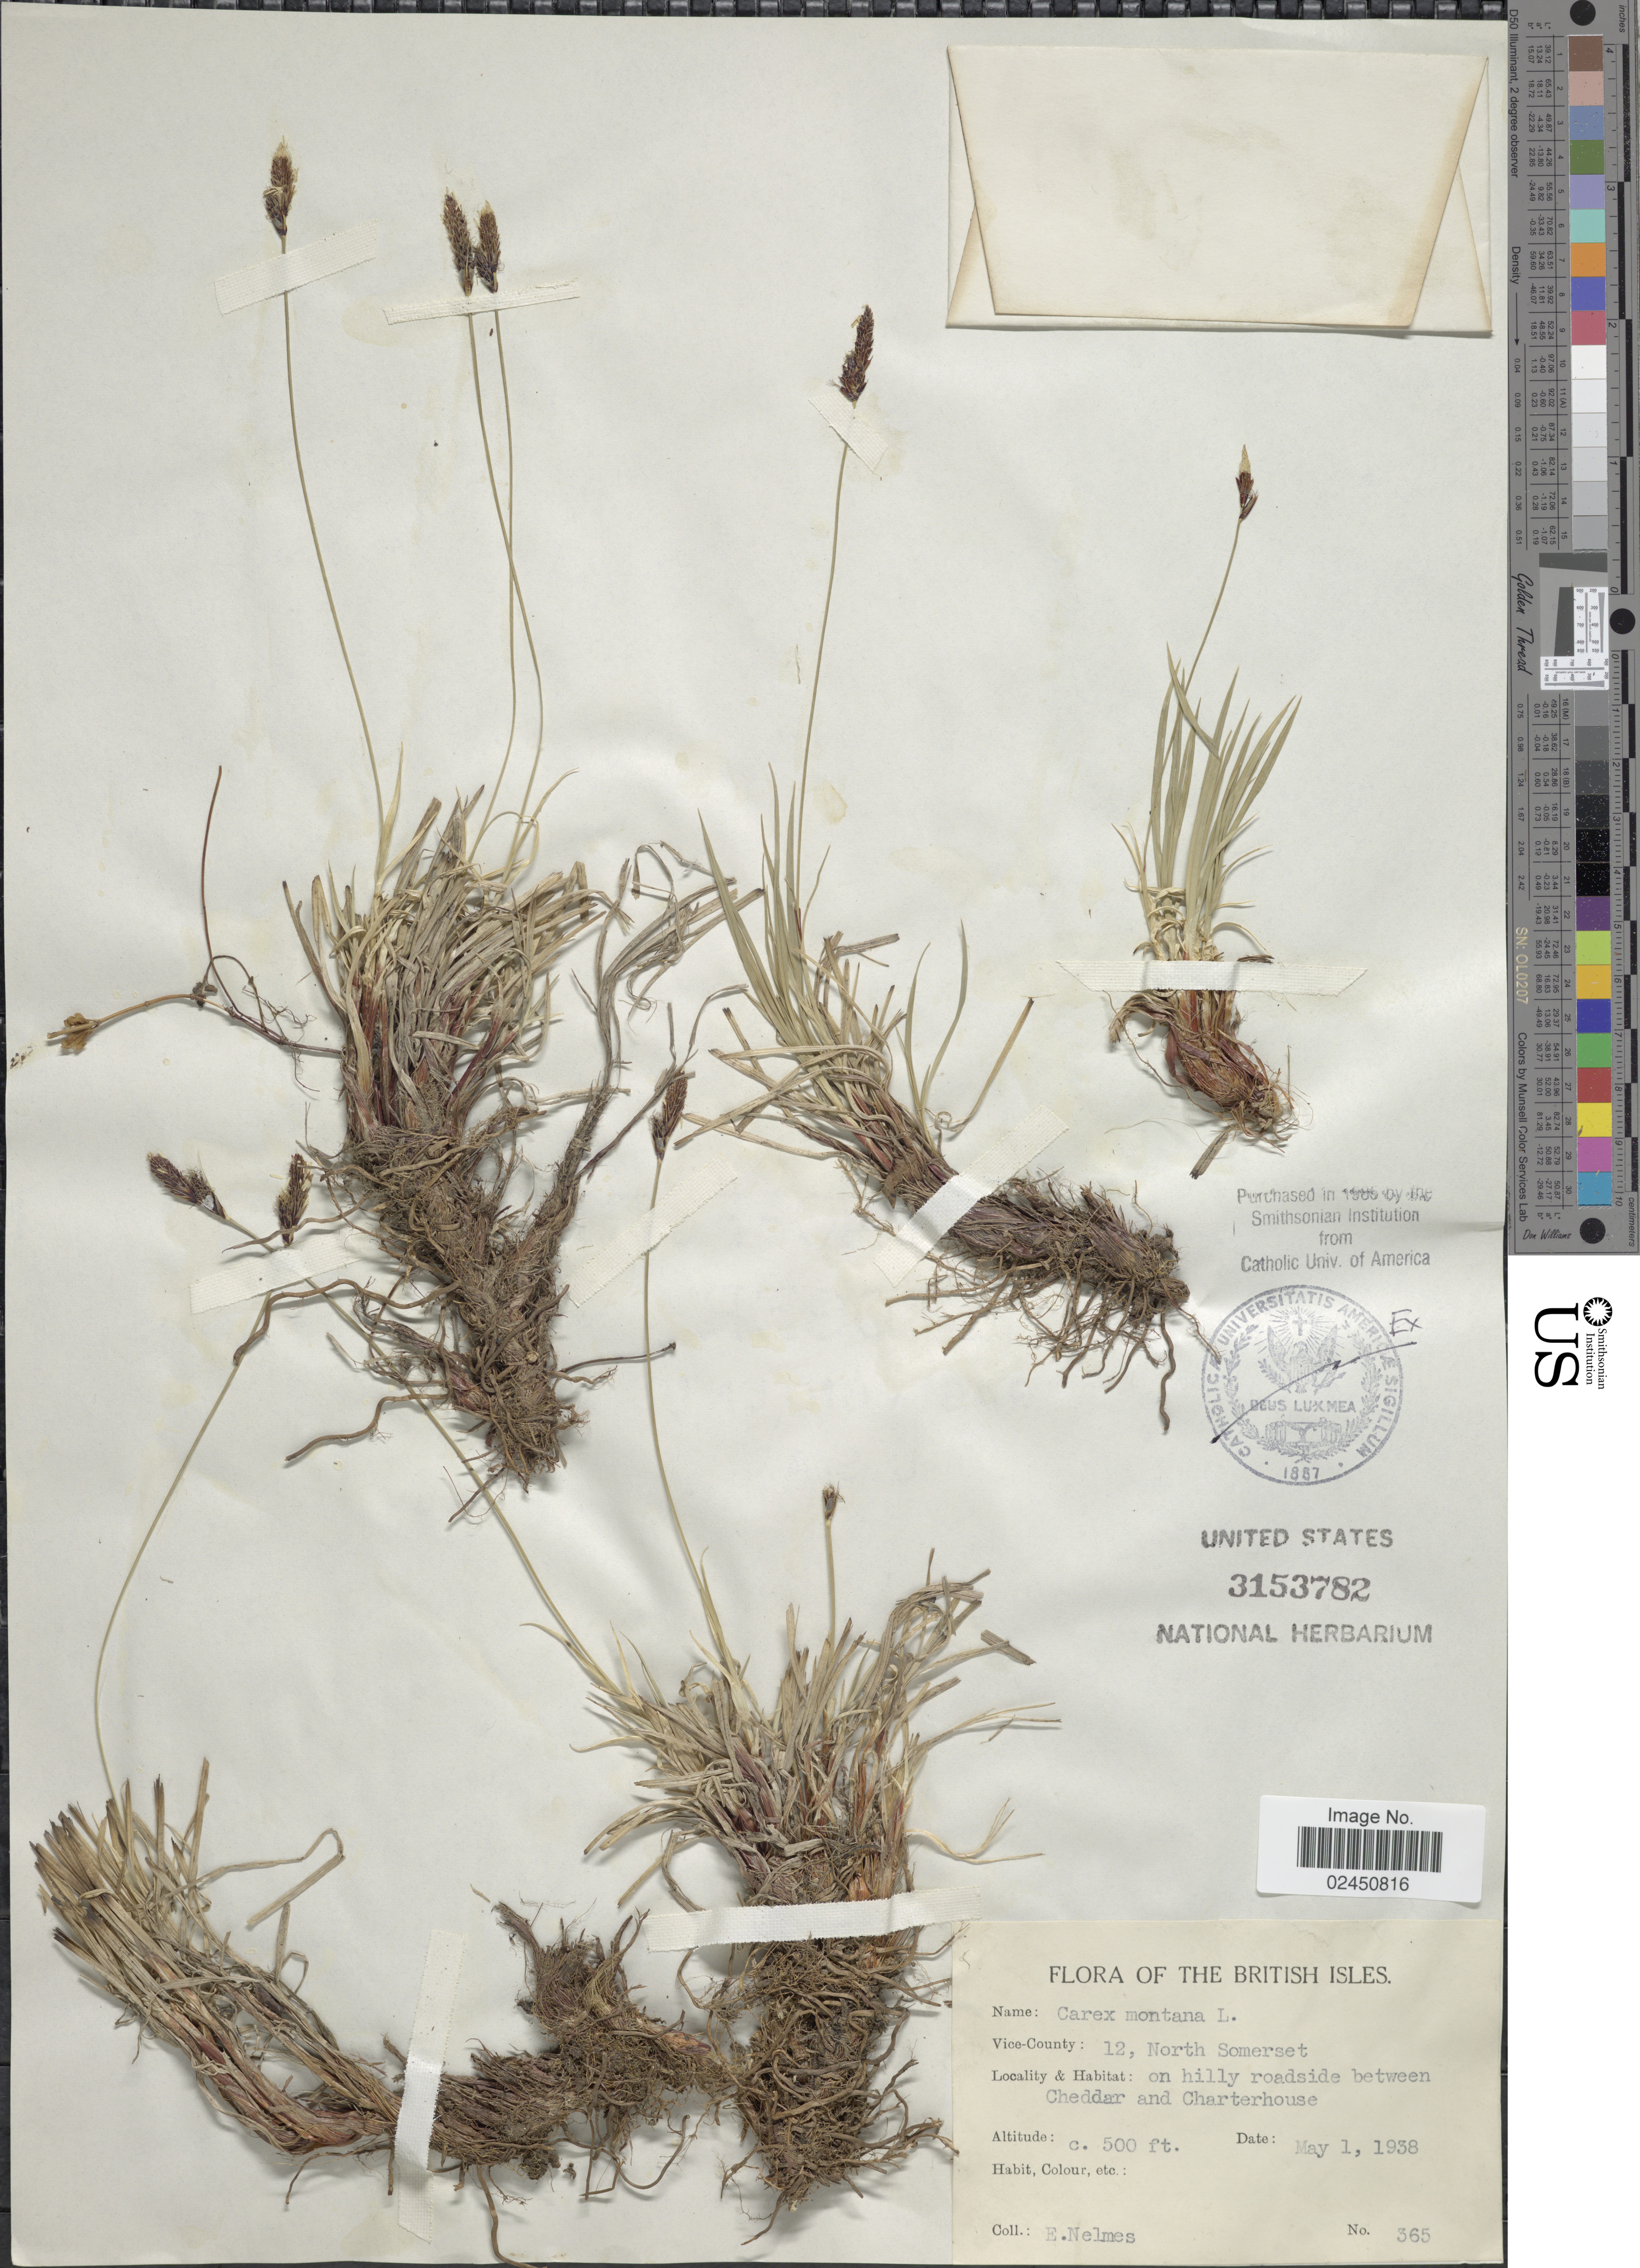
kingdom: Plantae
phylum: Tracheophyta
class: Liliopsida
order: Poales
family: Cyperaceae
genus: Carex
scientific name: Carex montana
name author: L.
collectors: E. Nelmes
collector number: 365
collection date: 1938-05-01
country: United Kingdom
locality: The British Isles. Vice-County: 12, North Somerset. On hilly roadside between Cheddar and Charterhouse.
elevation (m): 152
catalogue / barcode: US 3153782